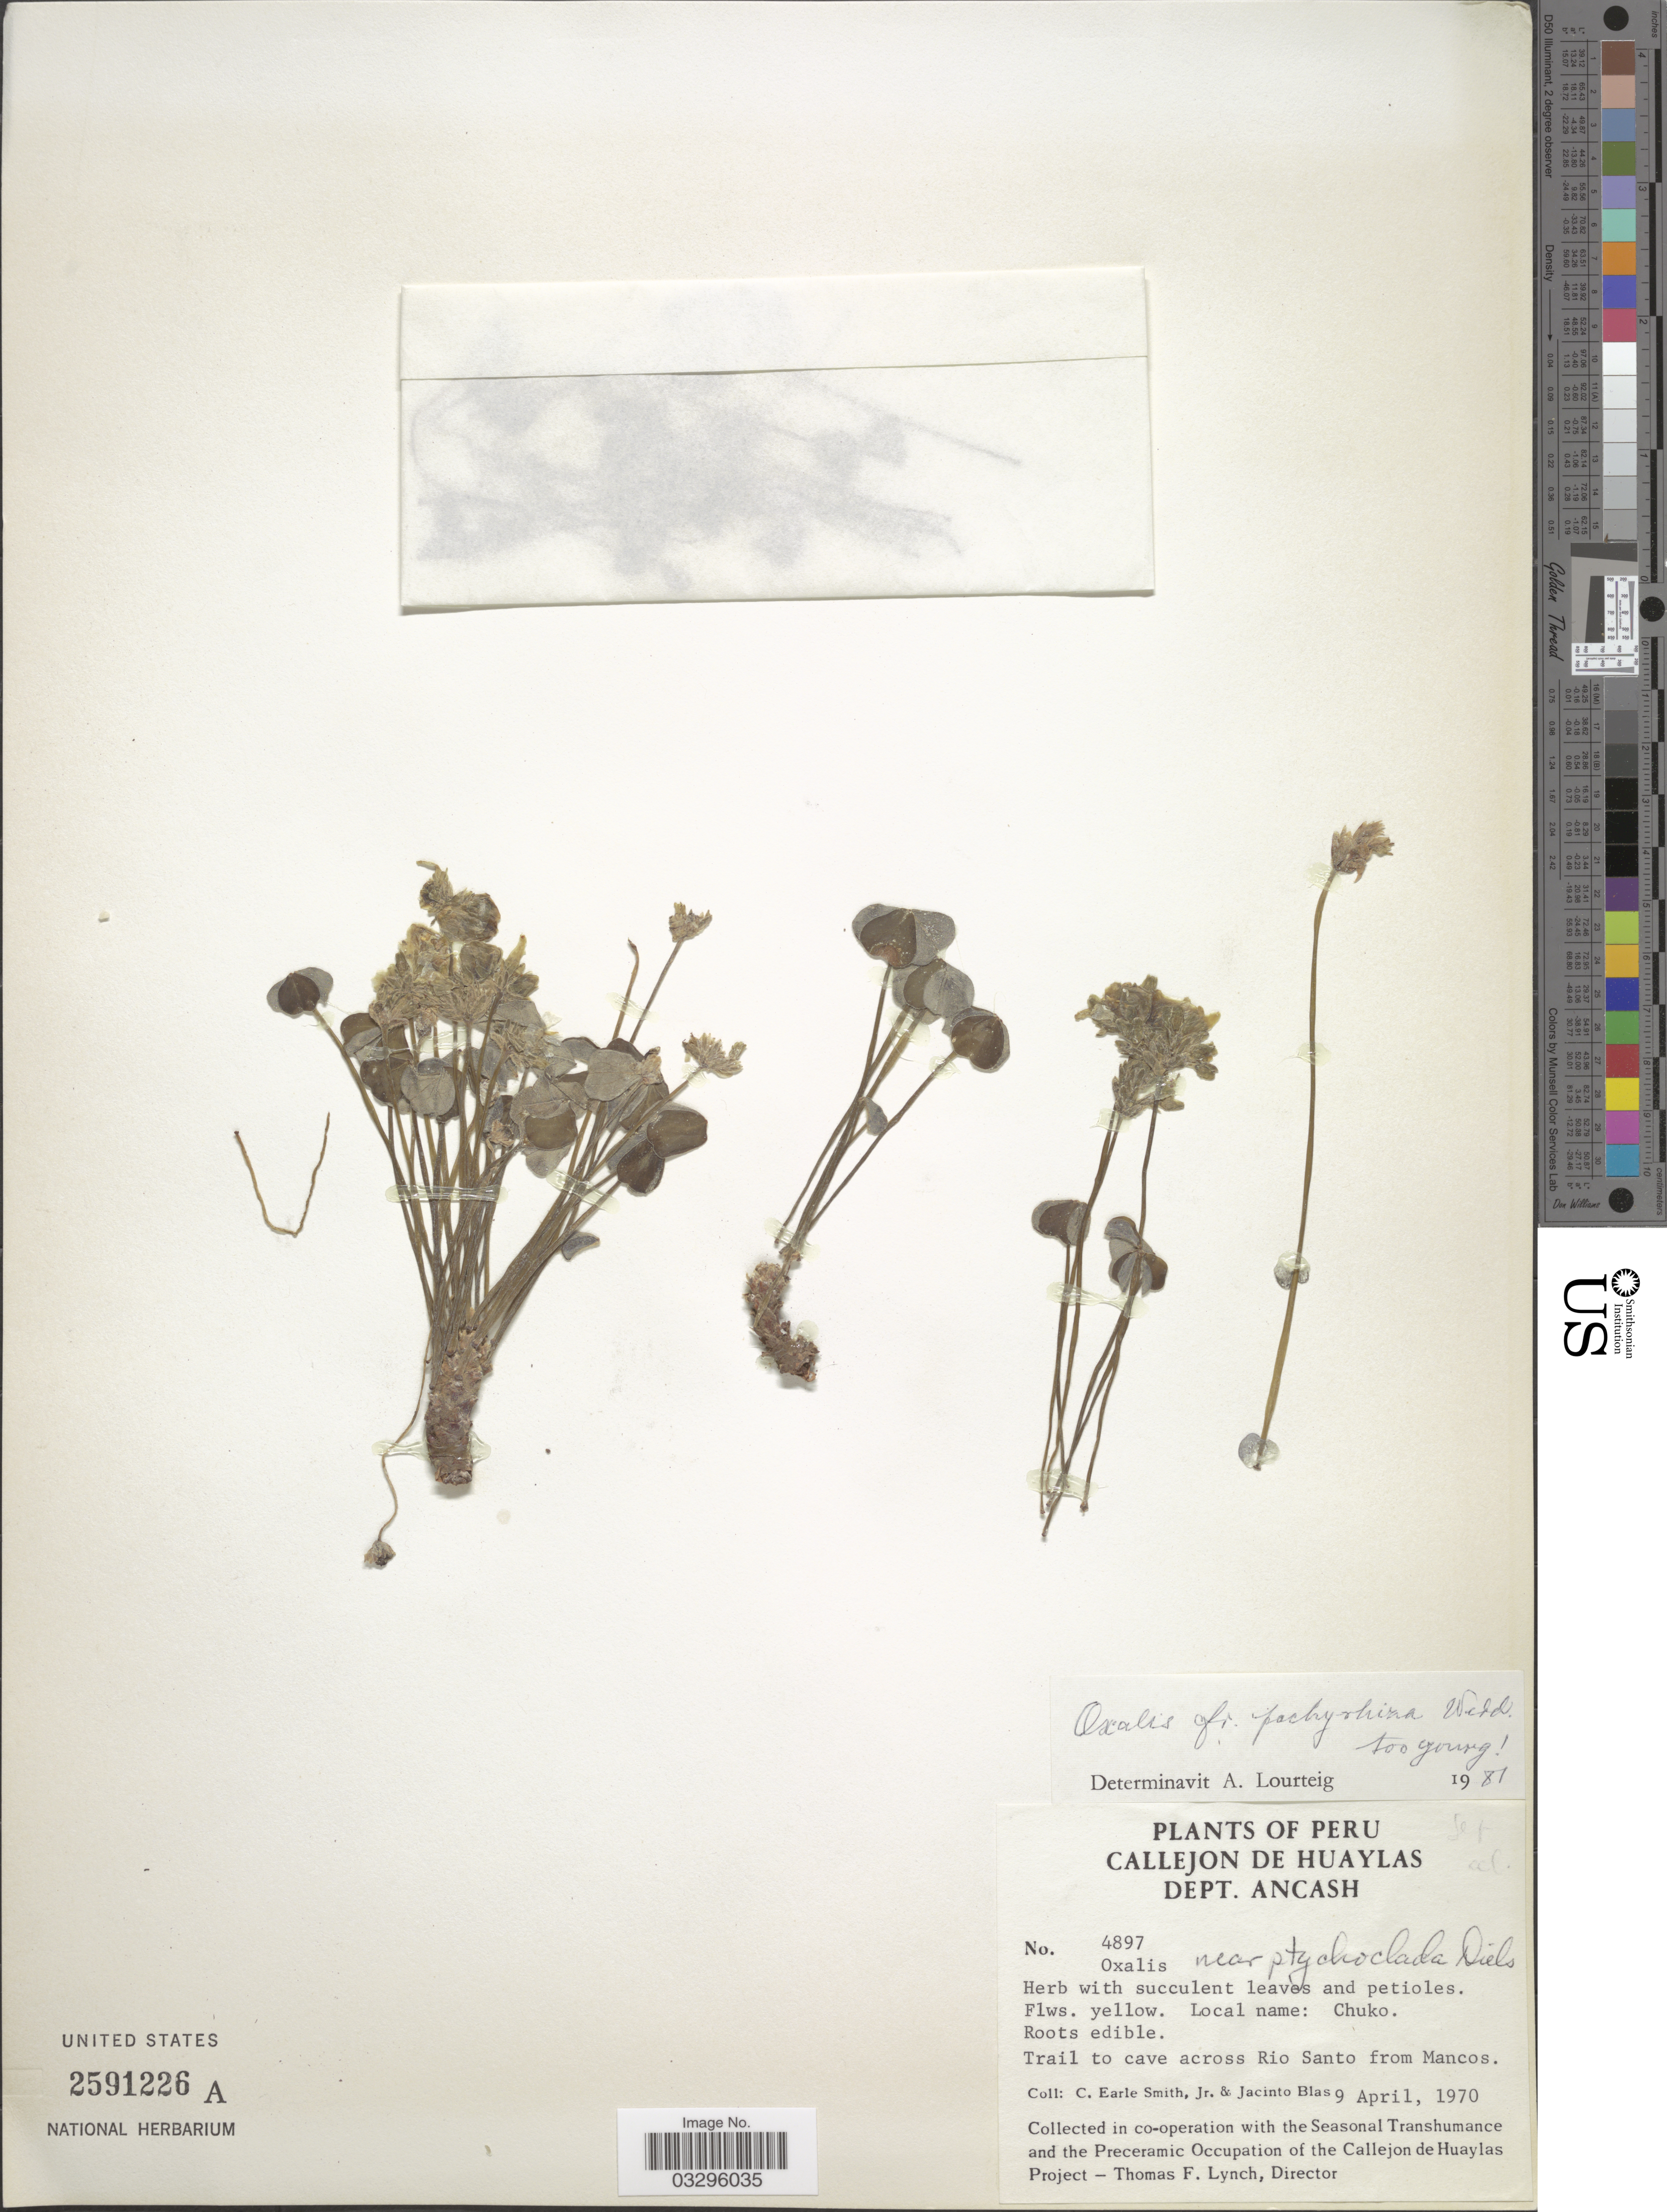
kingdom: Plantae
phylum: Tracheophyta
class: Magnoliopsida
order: Oxalidales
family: Oxalidaceae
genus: Oxalis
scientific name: Oxalis pachyrrhiza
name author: Wedd.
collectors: C. E. Smith Jr. & J. Bas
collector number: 4897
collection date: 1970-04-09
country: Peru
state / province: Ancash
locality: Callejon de Huaylas. Dept. Ancash. Trail to cave across Rio Santo from Mancos.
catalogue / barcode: US 2591226A